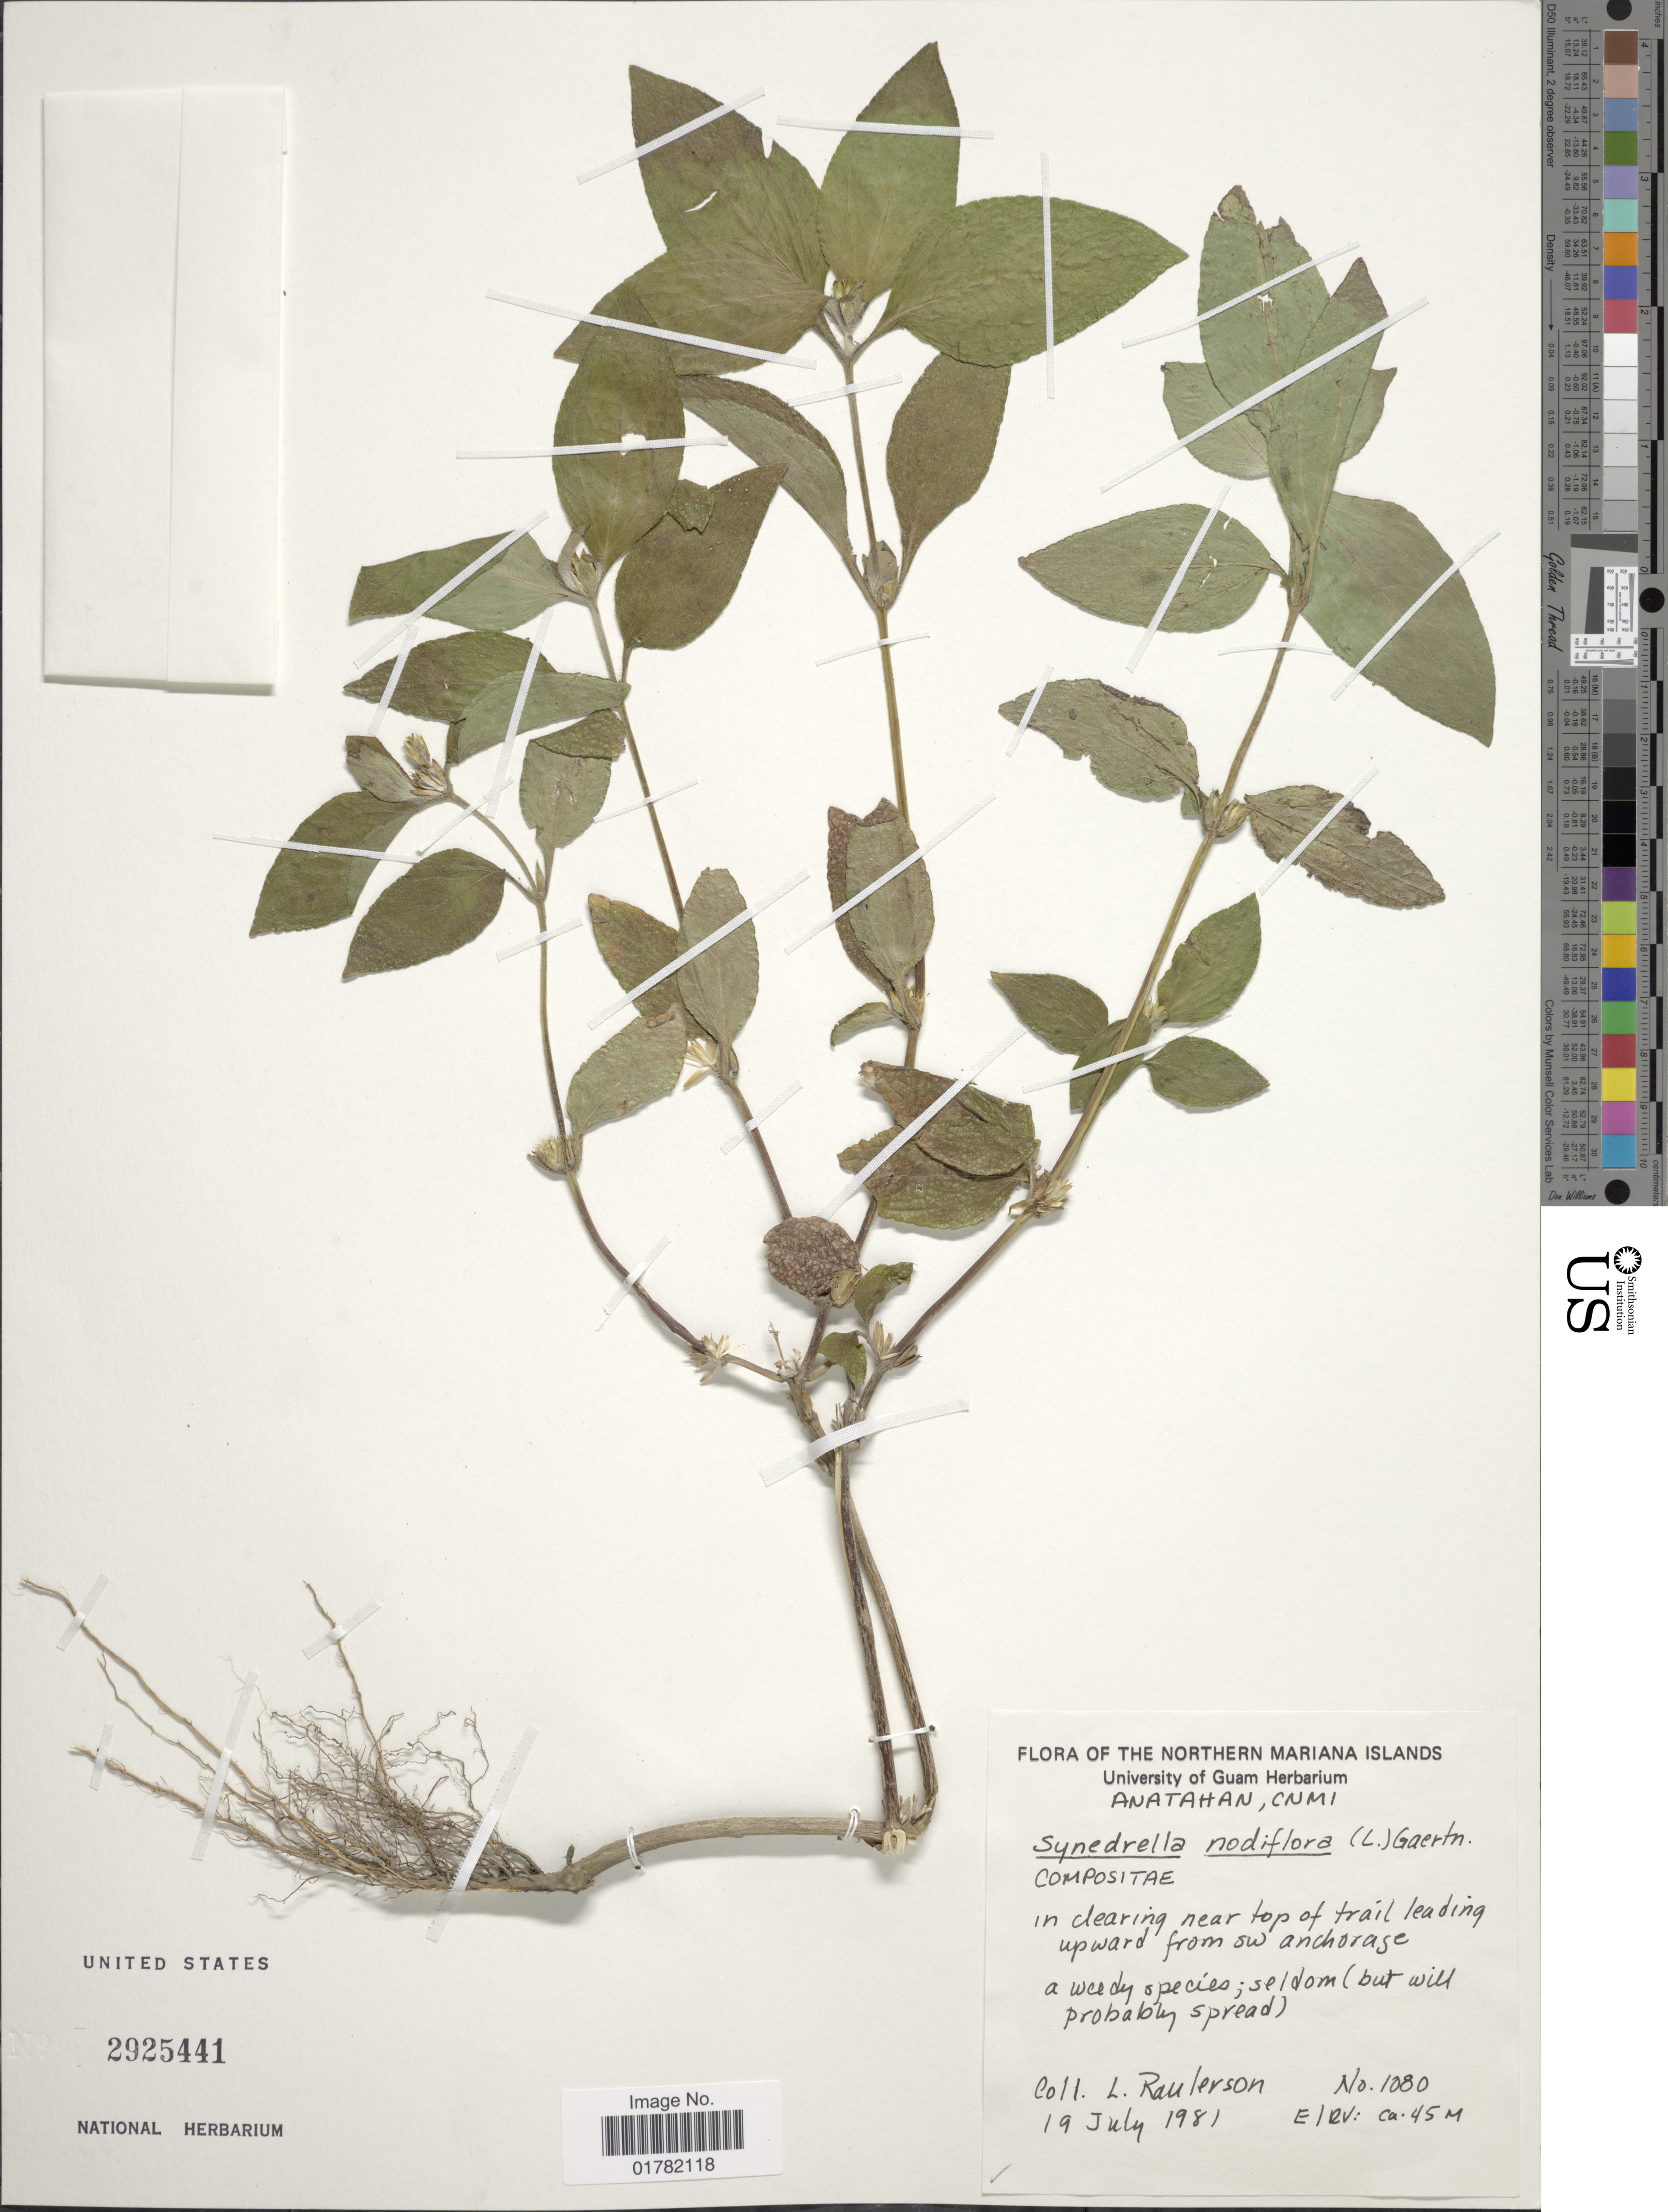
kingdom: Plantae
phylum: Tracheophyta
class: Magnoliopsida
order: Asterales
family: Asteraceae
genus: Synedrella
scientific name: Synedrella nodiflora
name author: (L.) Gaertn.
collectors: L. Raulerson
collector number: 1080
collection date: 1981-07-19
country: Northern Mariana Islands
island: Anatahan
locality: Anatahan, CNMI, in clearing near top of trail leading upward from SW anchorage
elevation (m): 45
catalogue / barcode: US 2925441